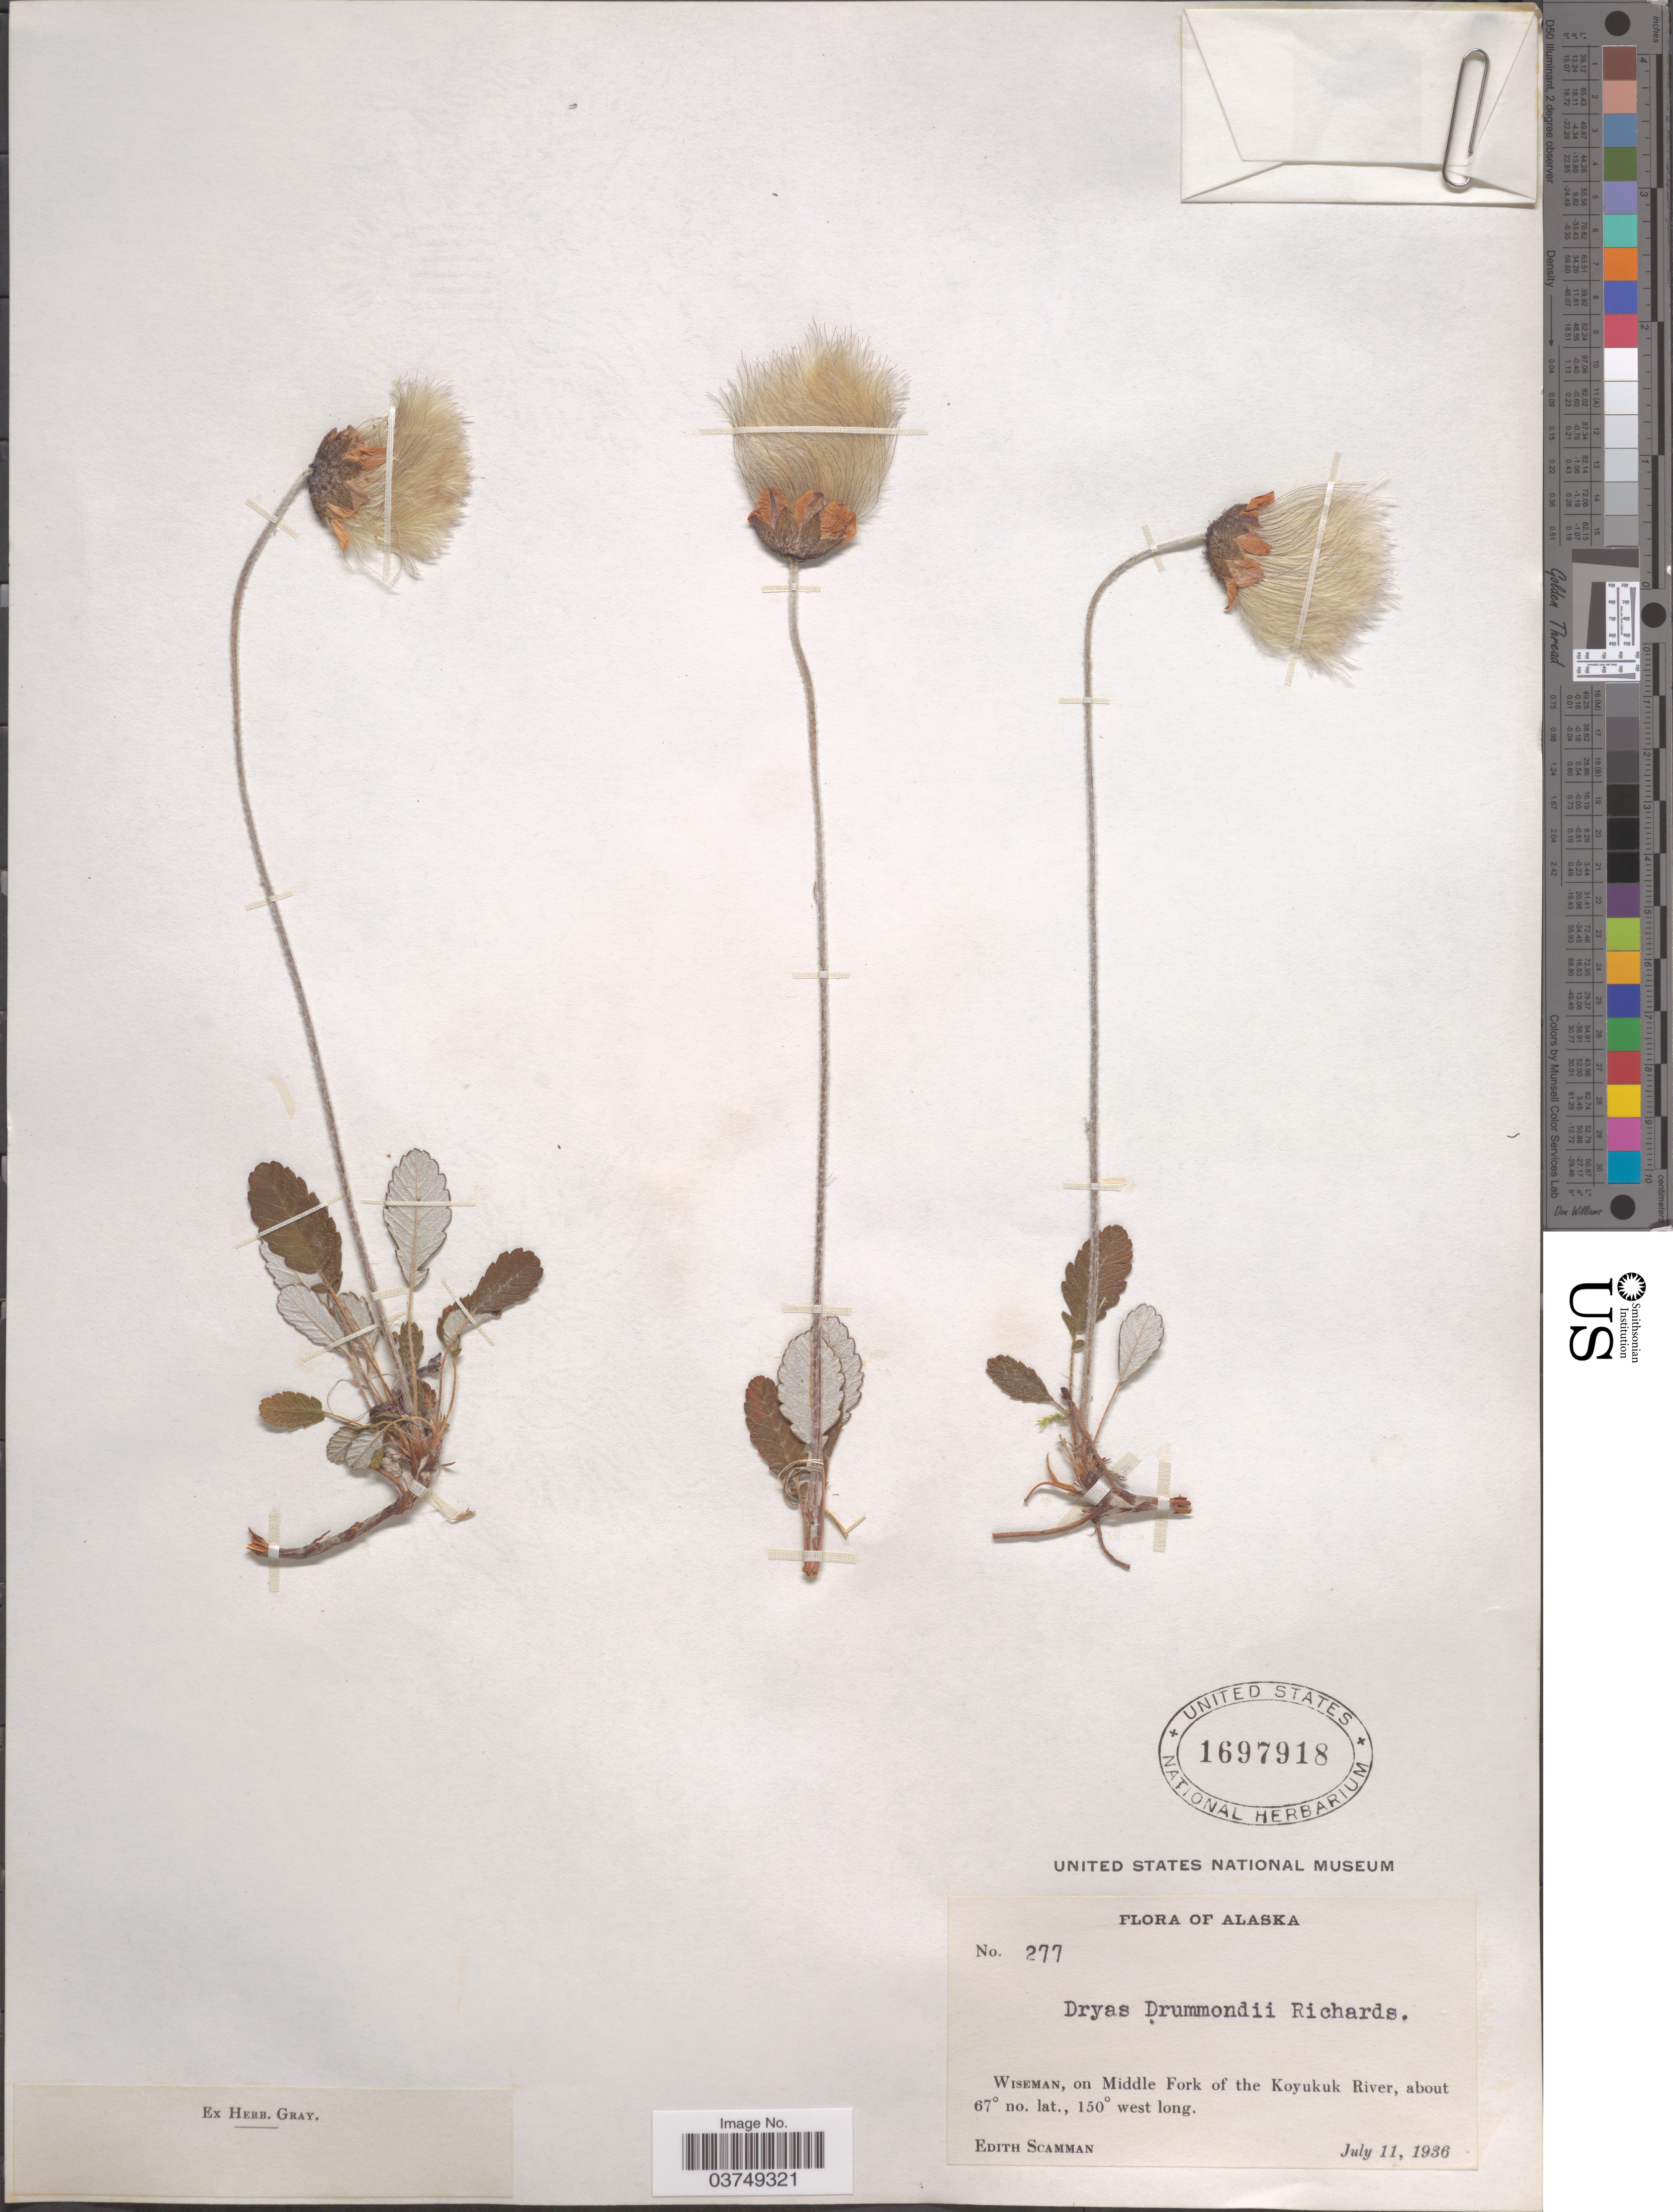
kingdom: Plantae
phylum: Tracheophyta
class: Magnoliopsida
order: Rosales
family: Rosaceae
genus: Dryas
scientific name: Dryas drummondii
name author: Hook. & Richardson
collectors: E. Scamman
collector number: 277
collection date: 1936-07-11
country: United States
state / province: Alaska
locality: Wiseman, on Middle Fork of the Koyukuk River.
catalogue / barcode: US 1697918